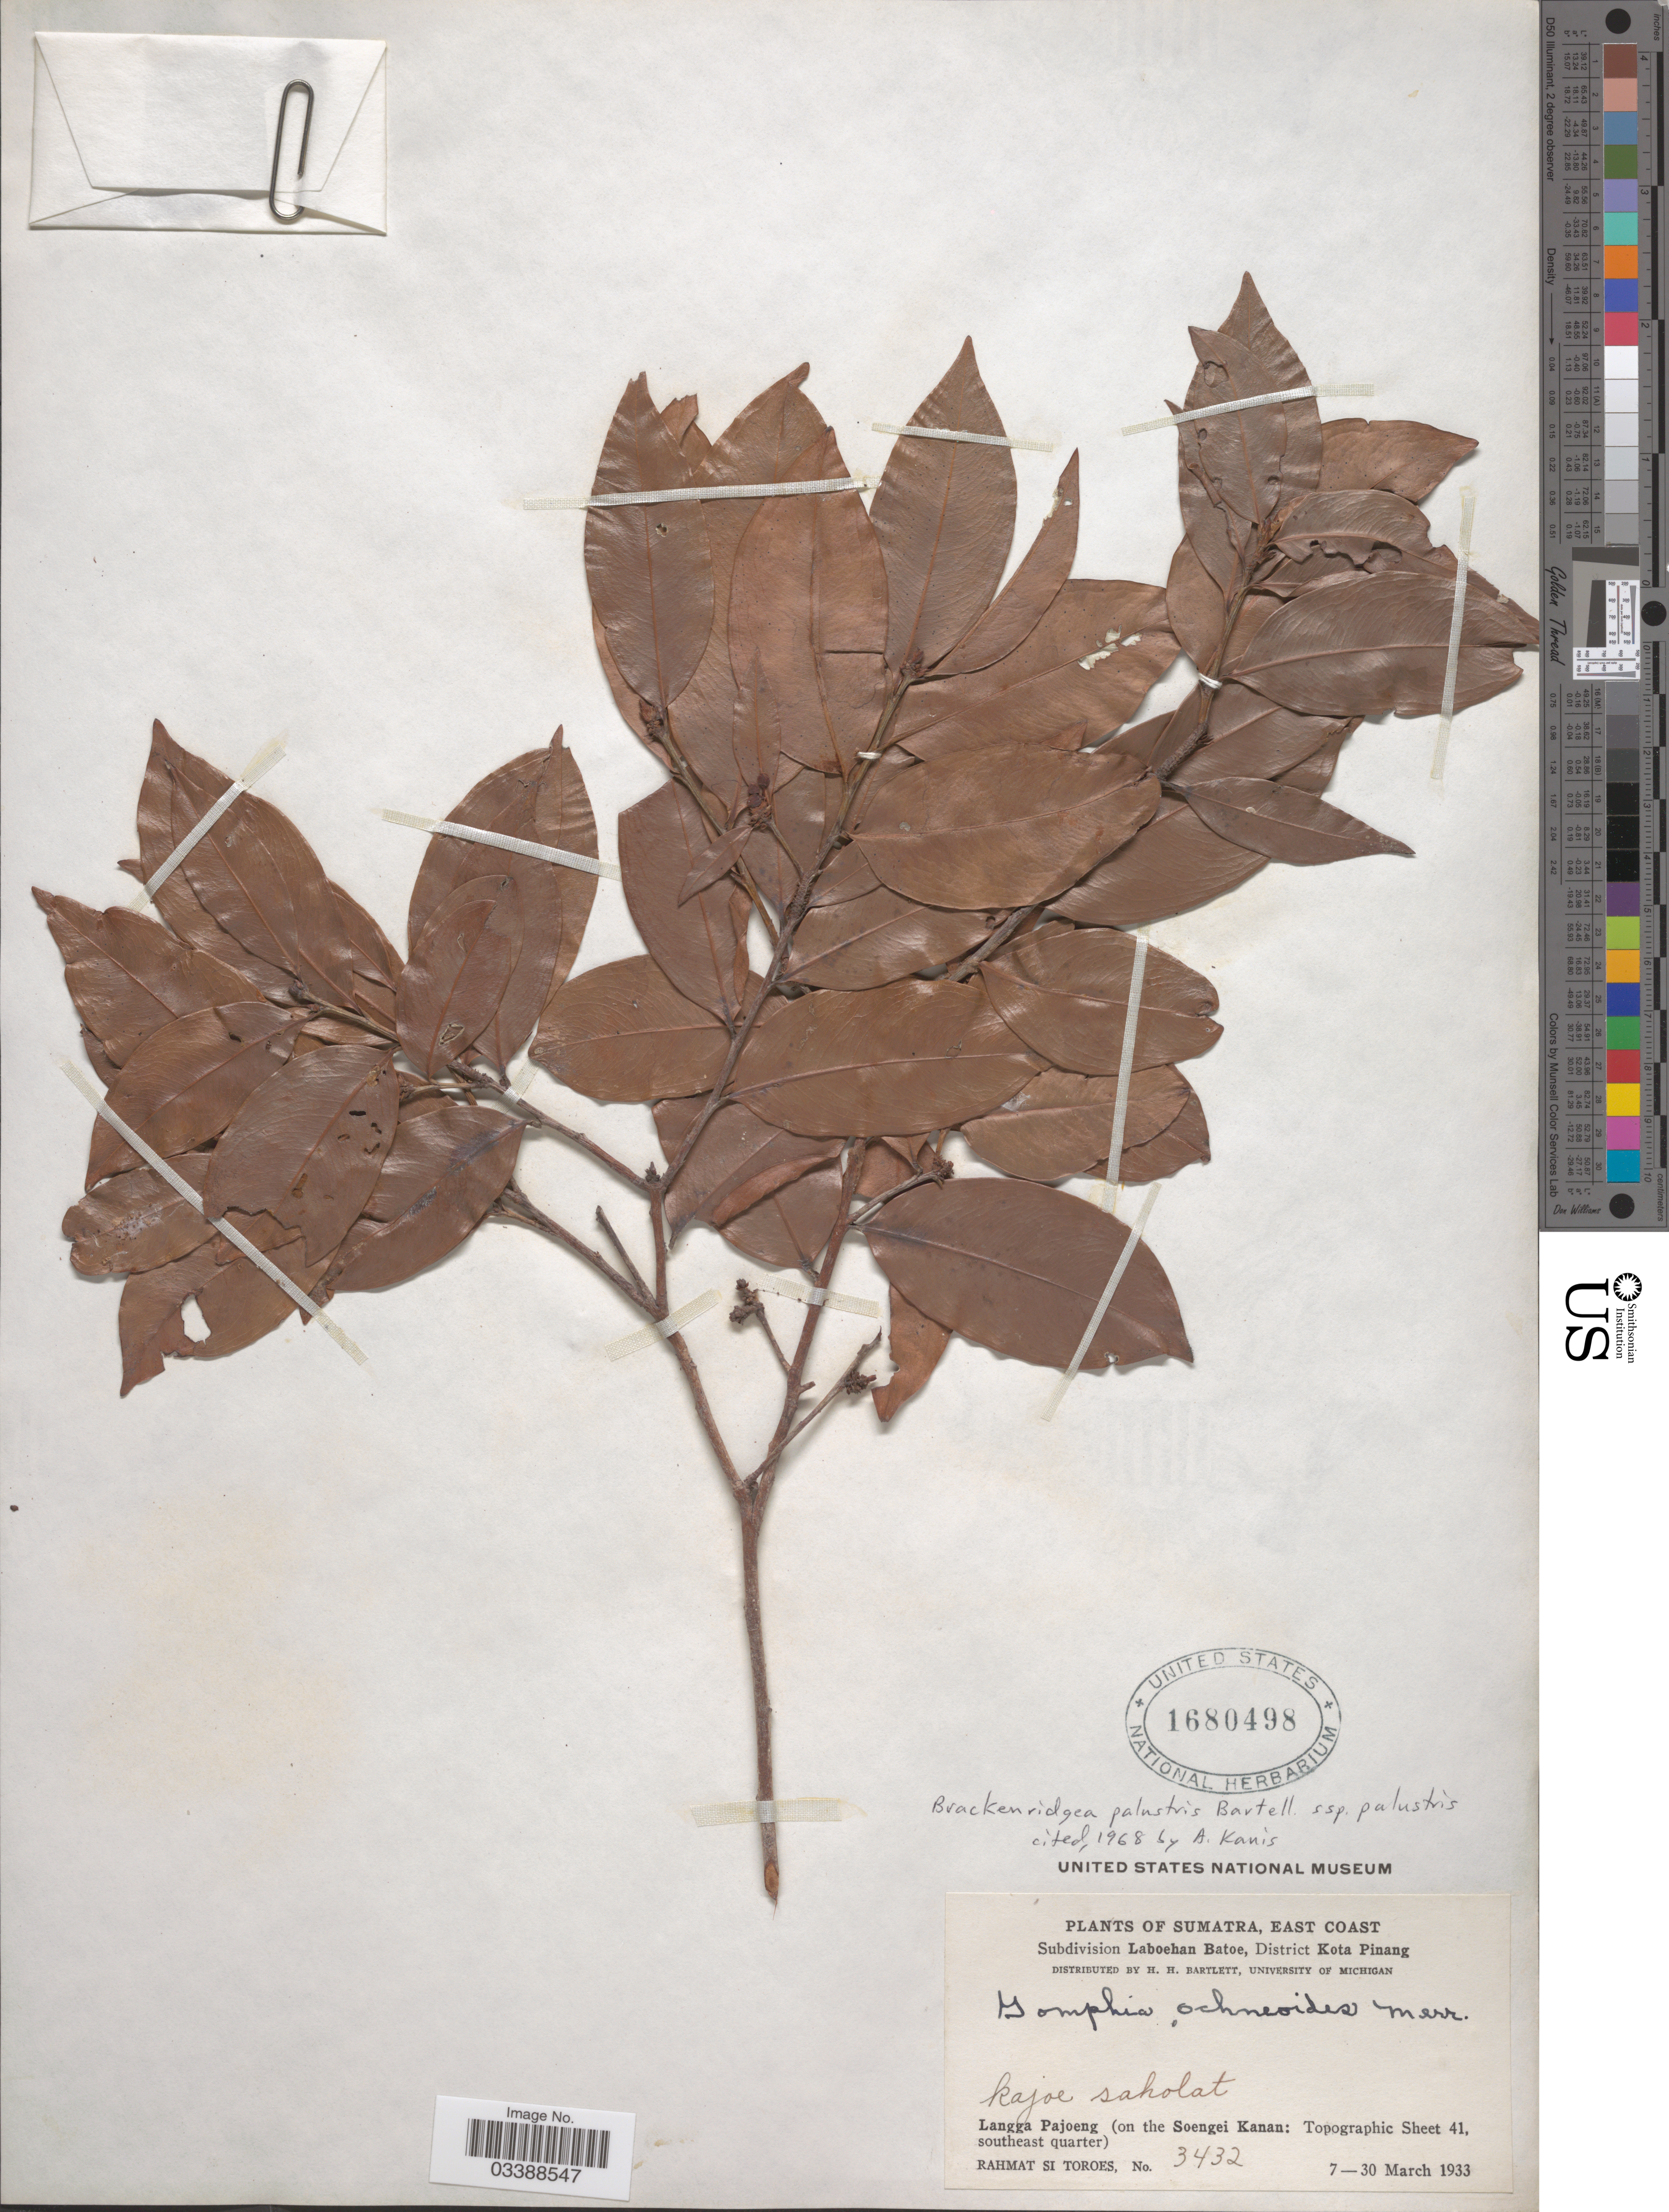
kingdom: Plantae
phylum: Tracheophyta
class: Magnoliopsida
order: Malpighiales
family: Ochnaceae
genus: Brackenridgea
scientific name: Brackenridgea palustris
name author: Bartell.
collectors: Rahmat Si Boeea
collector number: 3432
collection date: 1933-03-07/1933-03-30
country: Indonesia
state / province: Sumatra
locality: East Coast. Subdivision Laboehan Batoe, District Kota Pinang. Langga Pajoeng (on the Soengei Kanan: Topographic Sheet 41, southeast quarter).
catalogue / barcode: US 1680498